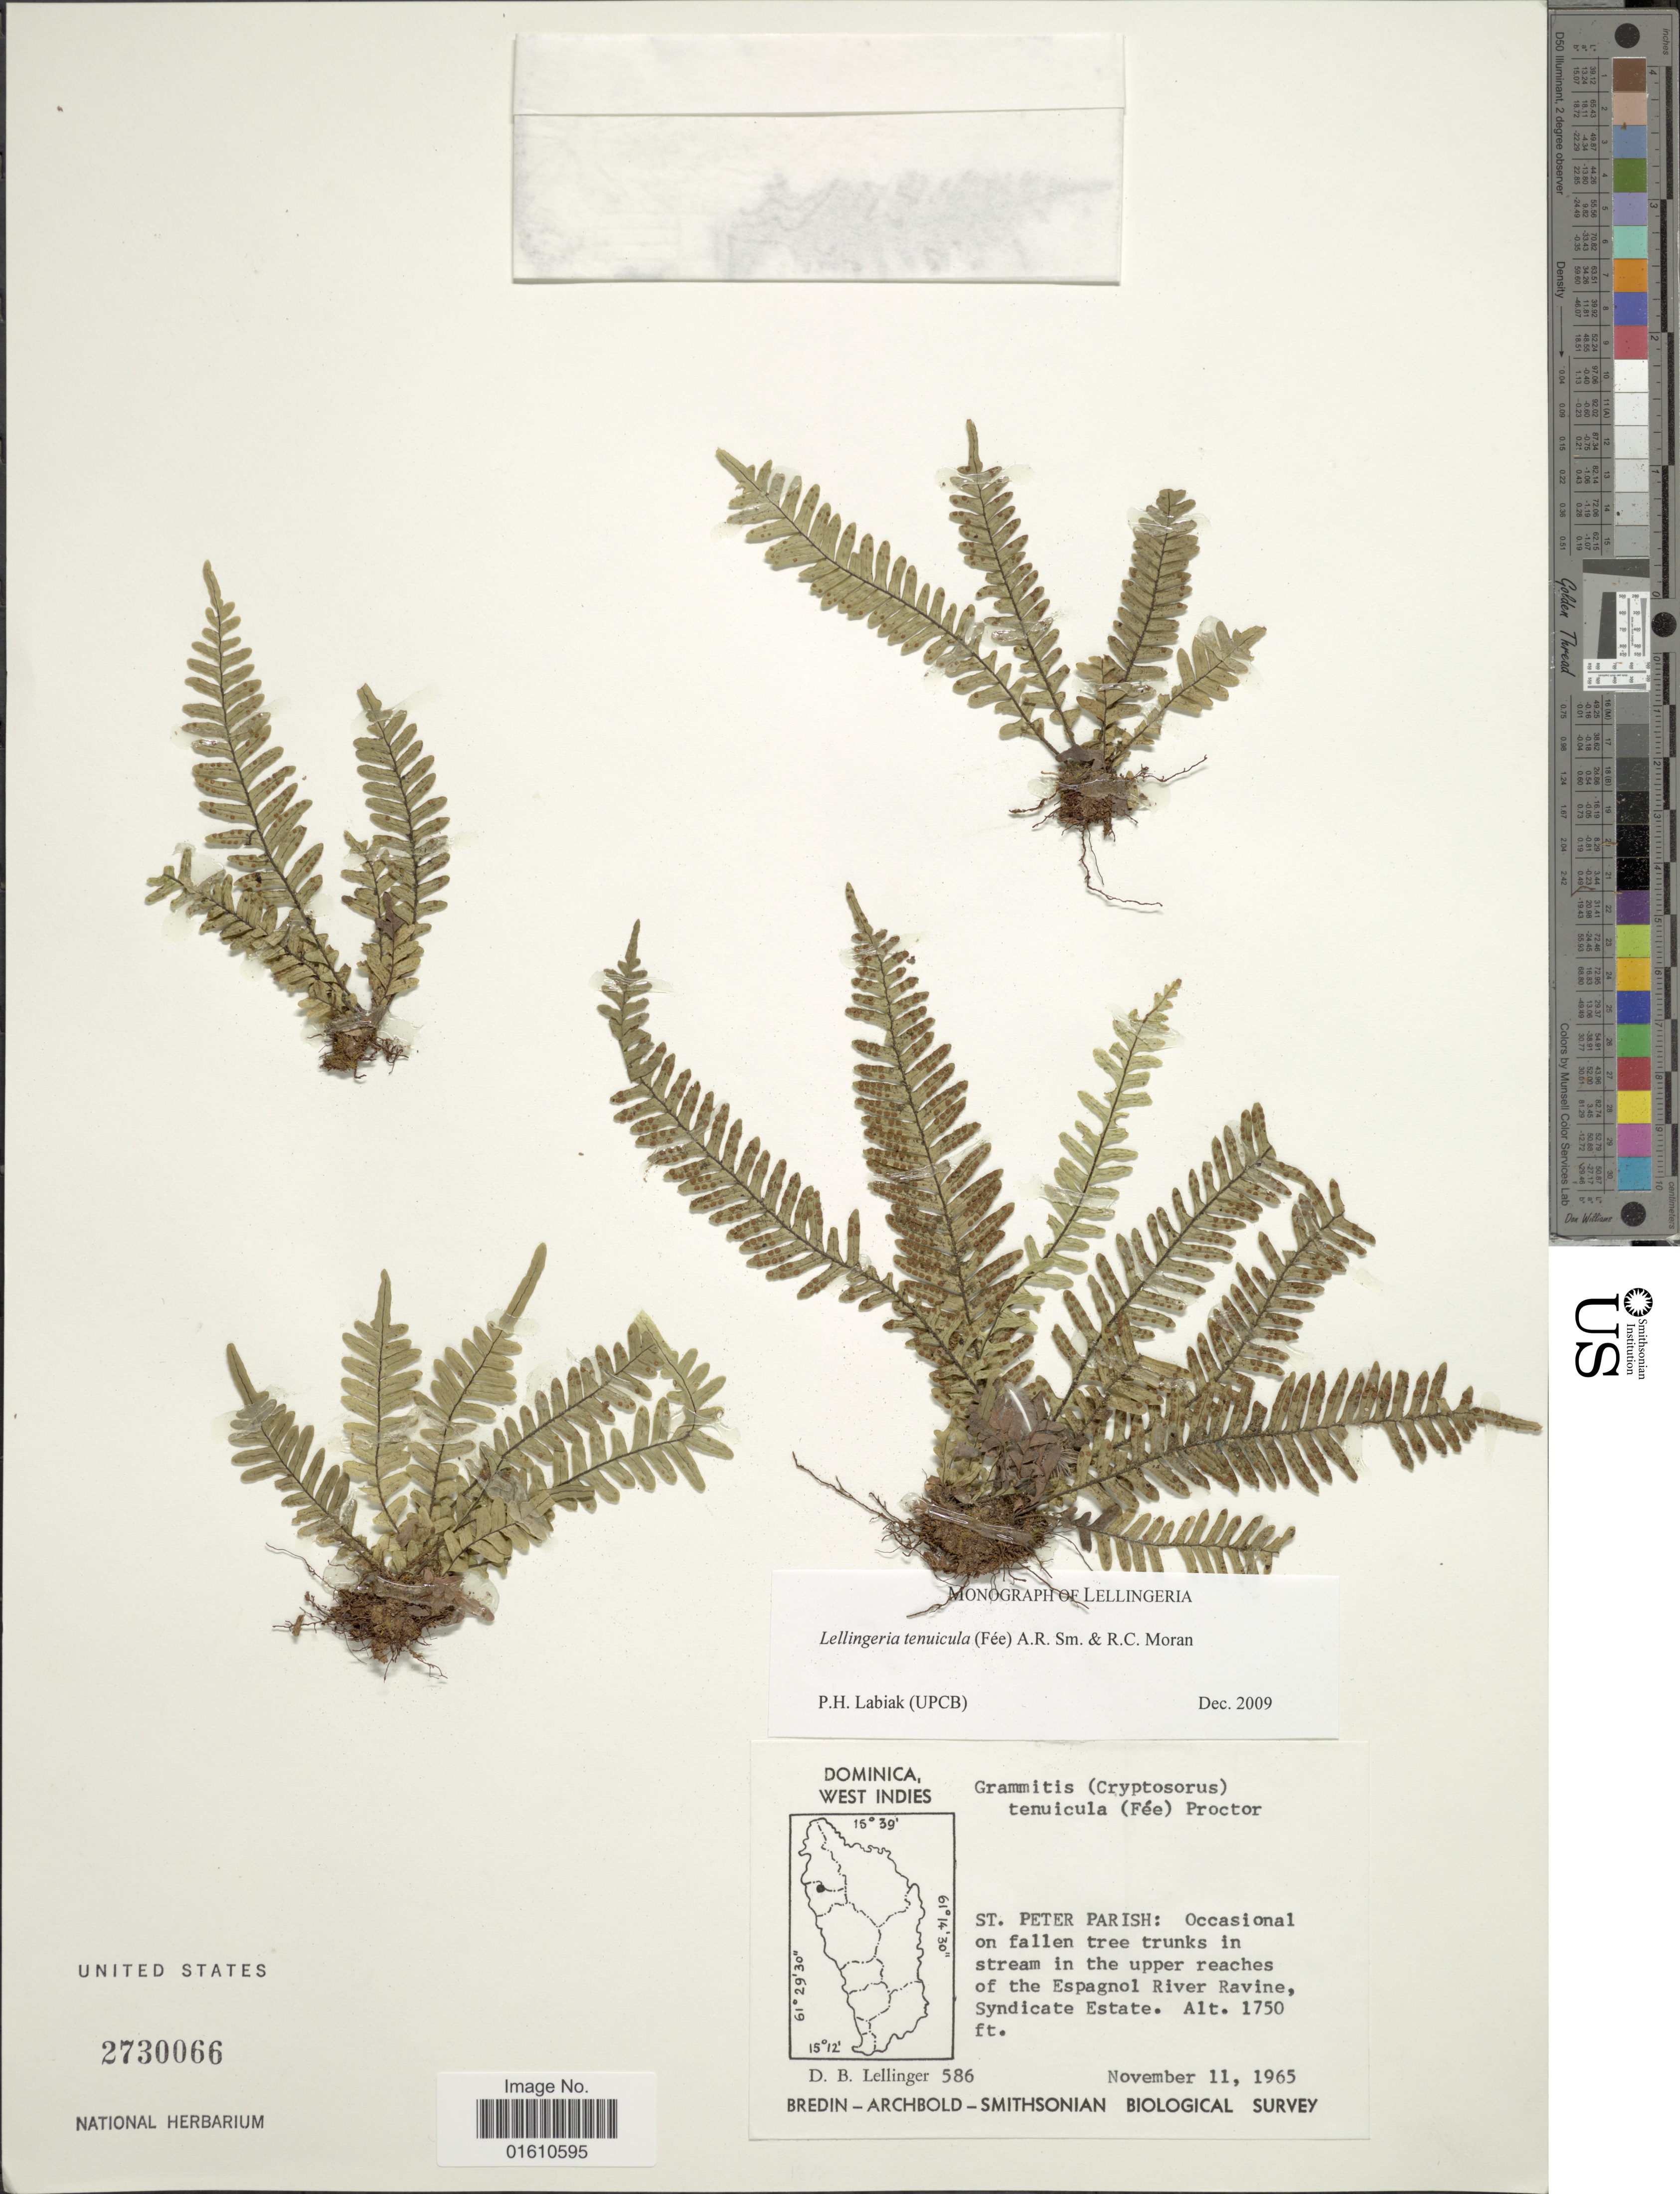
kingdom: Plantae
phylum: Tracheophyta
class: Polypodiopsida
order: Polypodiales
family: Polypodiaceae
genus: Lellingeria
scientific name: Lellingeria tenuicula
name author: (Fée) A.R. Sm. & R.C. Moran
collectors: D. B. Lellinger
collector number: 586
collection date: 1965-11-11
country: Dominica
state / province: St. Peter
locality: Dominica, West Indies, St. Peter Parish: Occasional on fallen tree trunks in stream in the upper reaches of the Espagnol River Ravine, Syndicate Estate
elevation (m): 533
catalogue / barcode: US 2730066